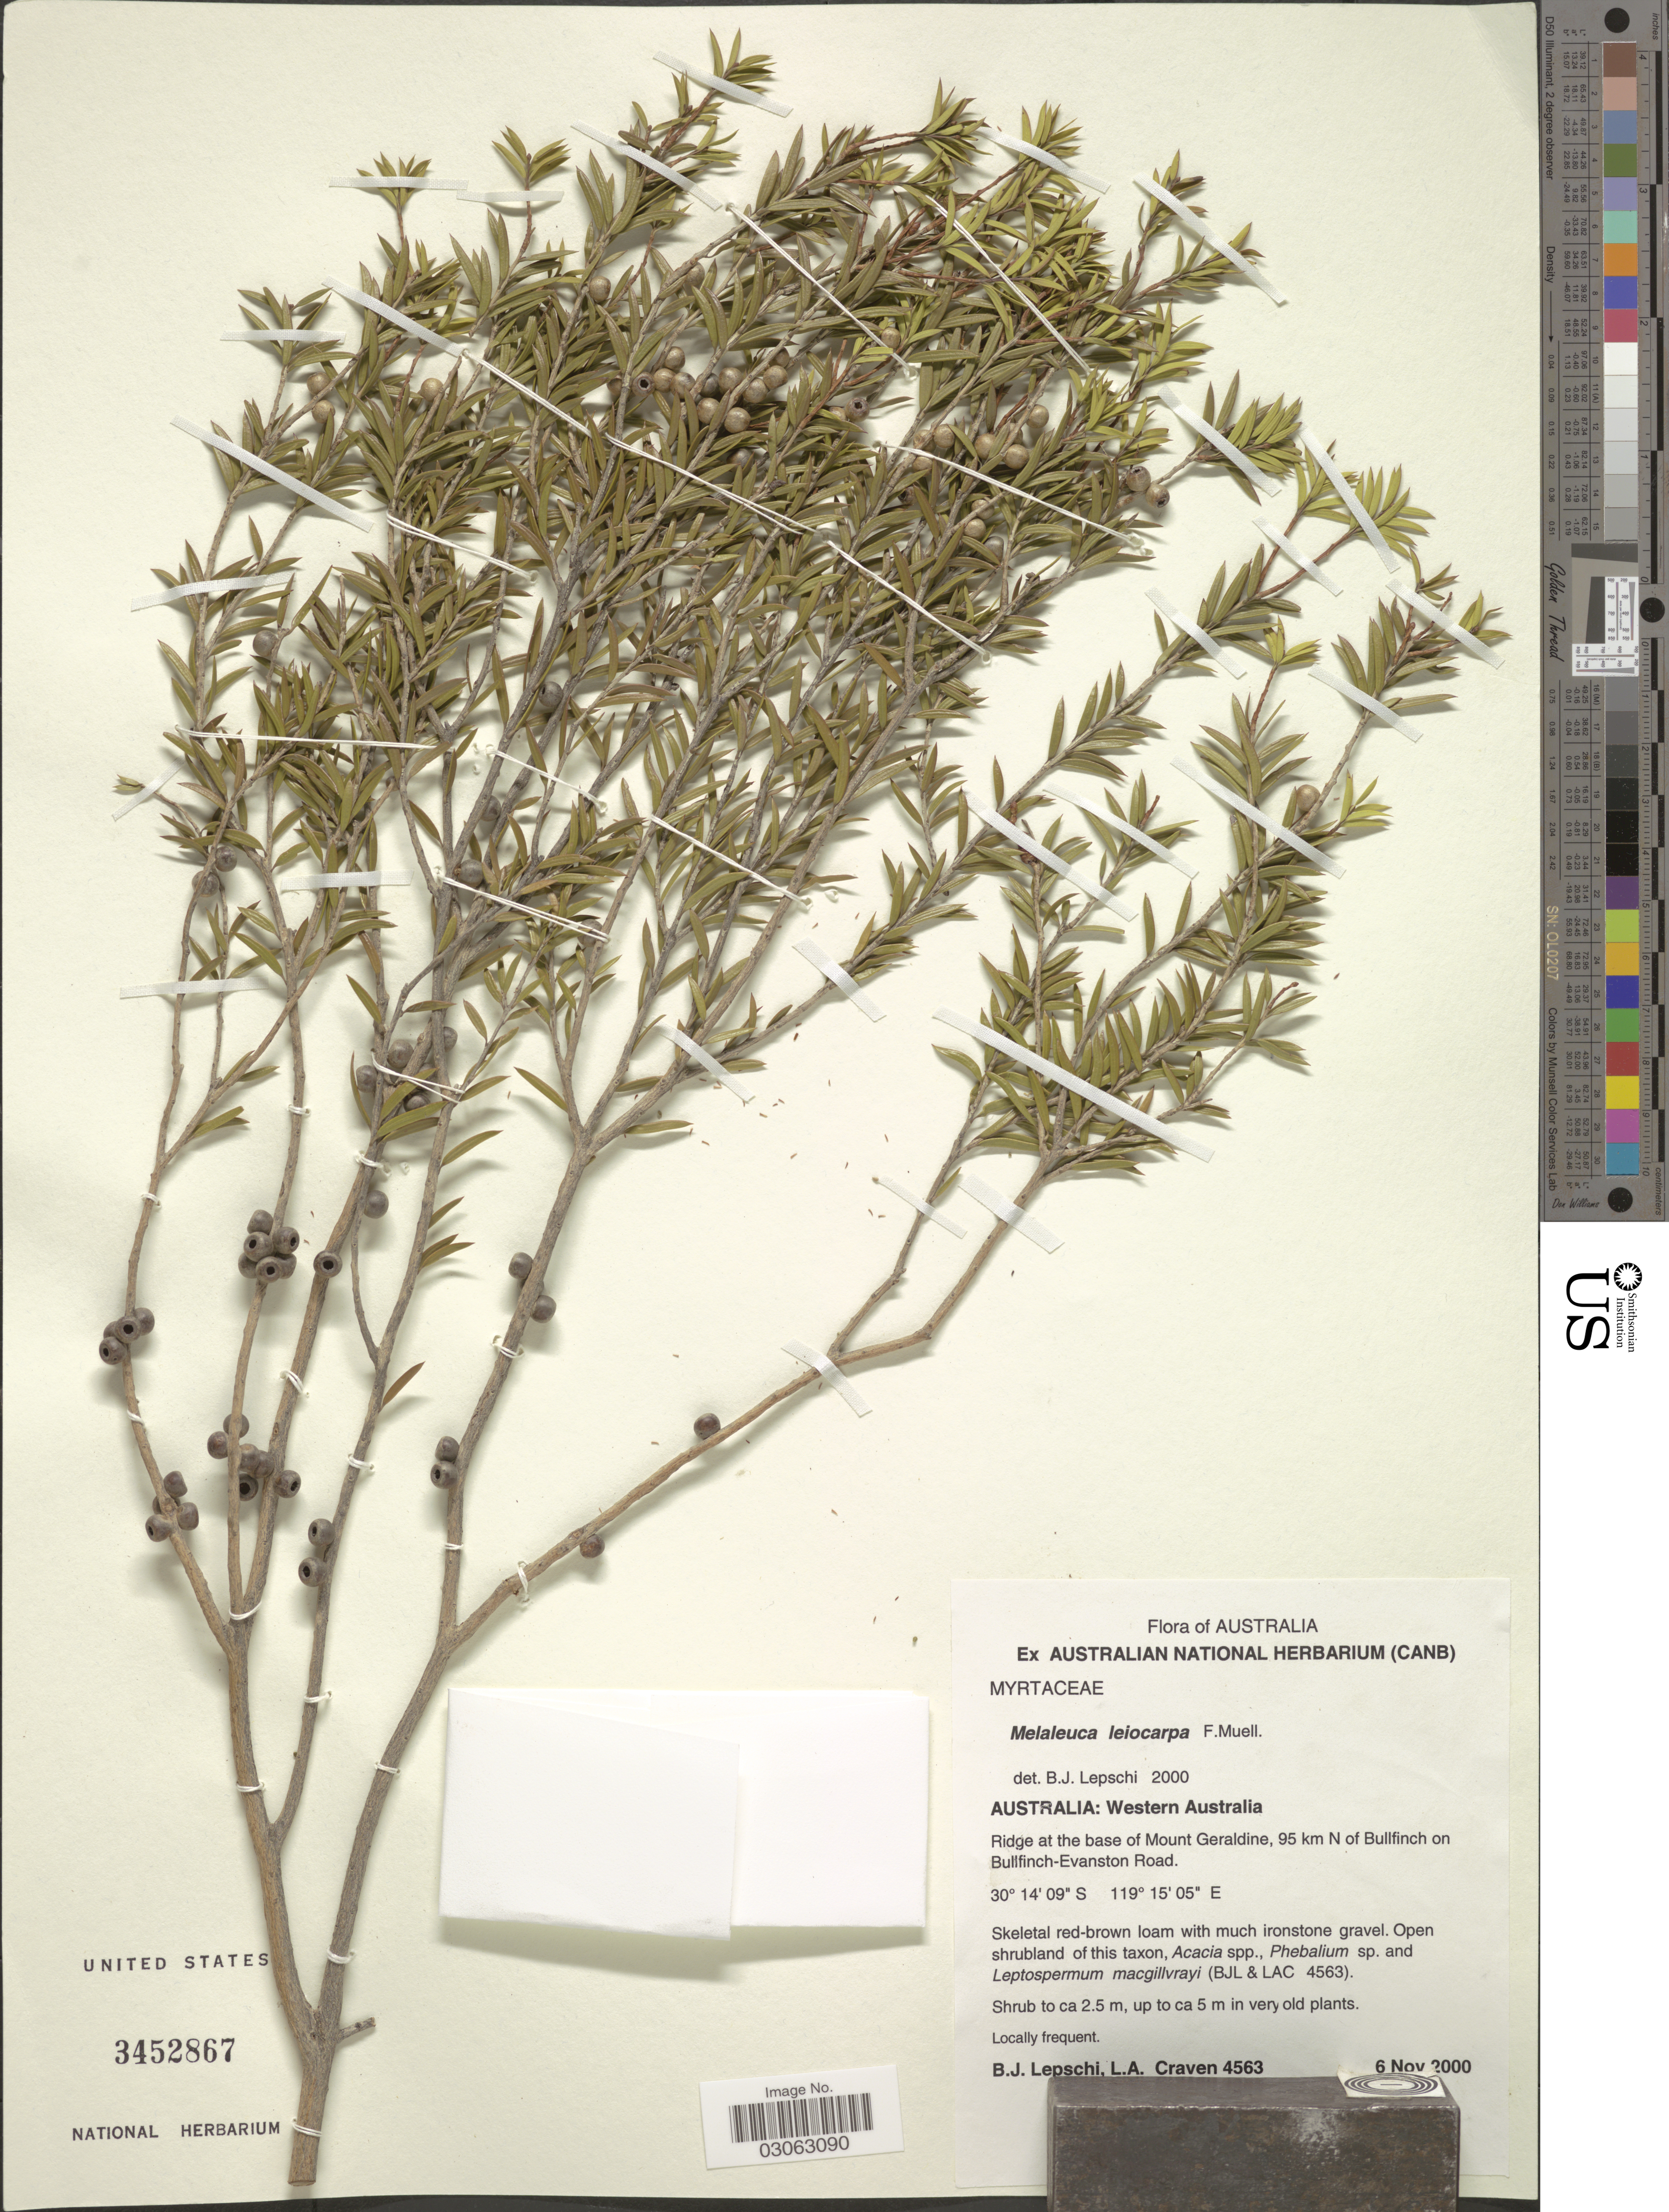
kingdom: Plantae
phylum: Tracheophyta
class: Magnoliopsida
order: Myrtales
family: Myrtaceae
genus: Melaleuca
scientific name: Melaleuca leiocarpa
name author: F. Muell.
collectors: B. Lepschi & L. A. Craven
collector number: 4563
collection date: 2000-11-06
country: Australia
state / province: Western Australia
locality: Ridge at the base of Mount Geraldine, 95 km N of Bullfinch on Bullfinch-Evanston Road.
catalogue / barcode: US 3452867